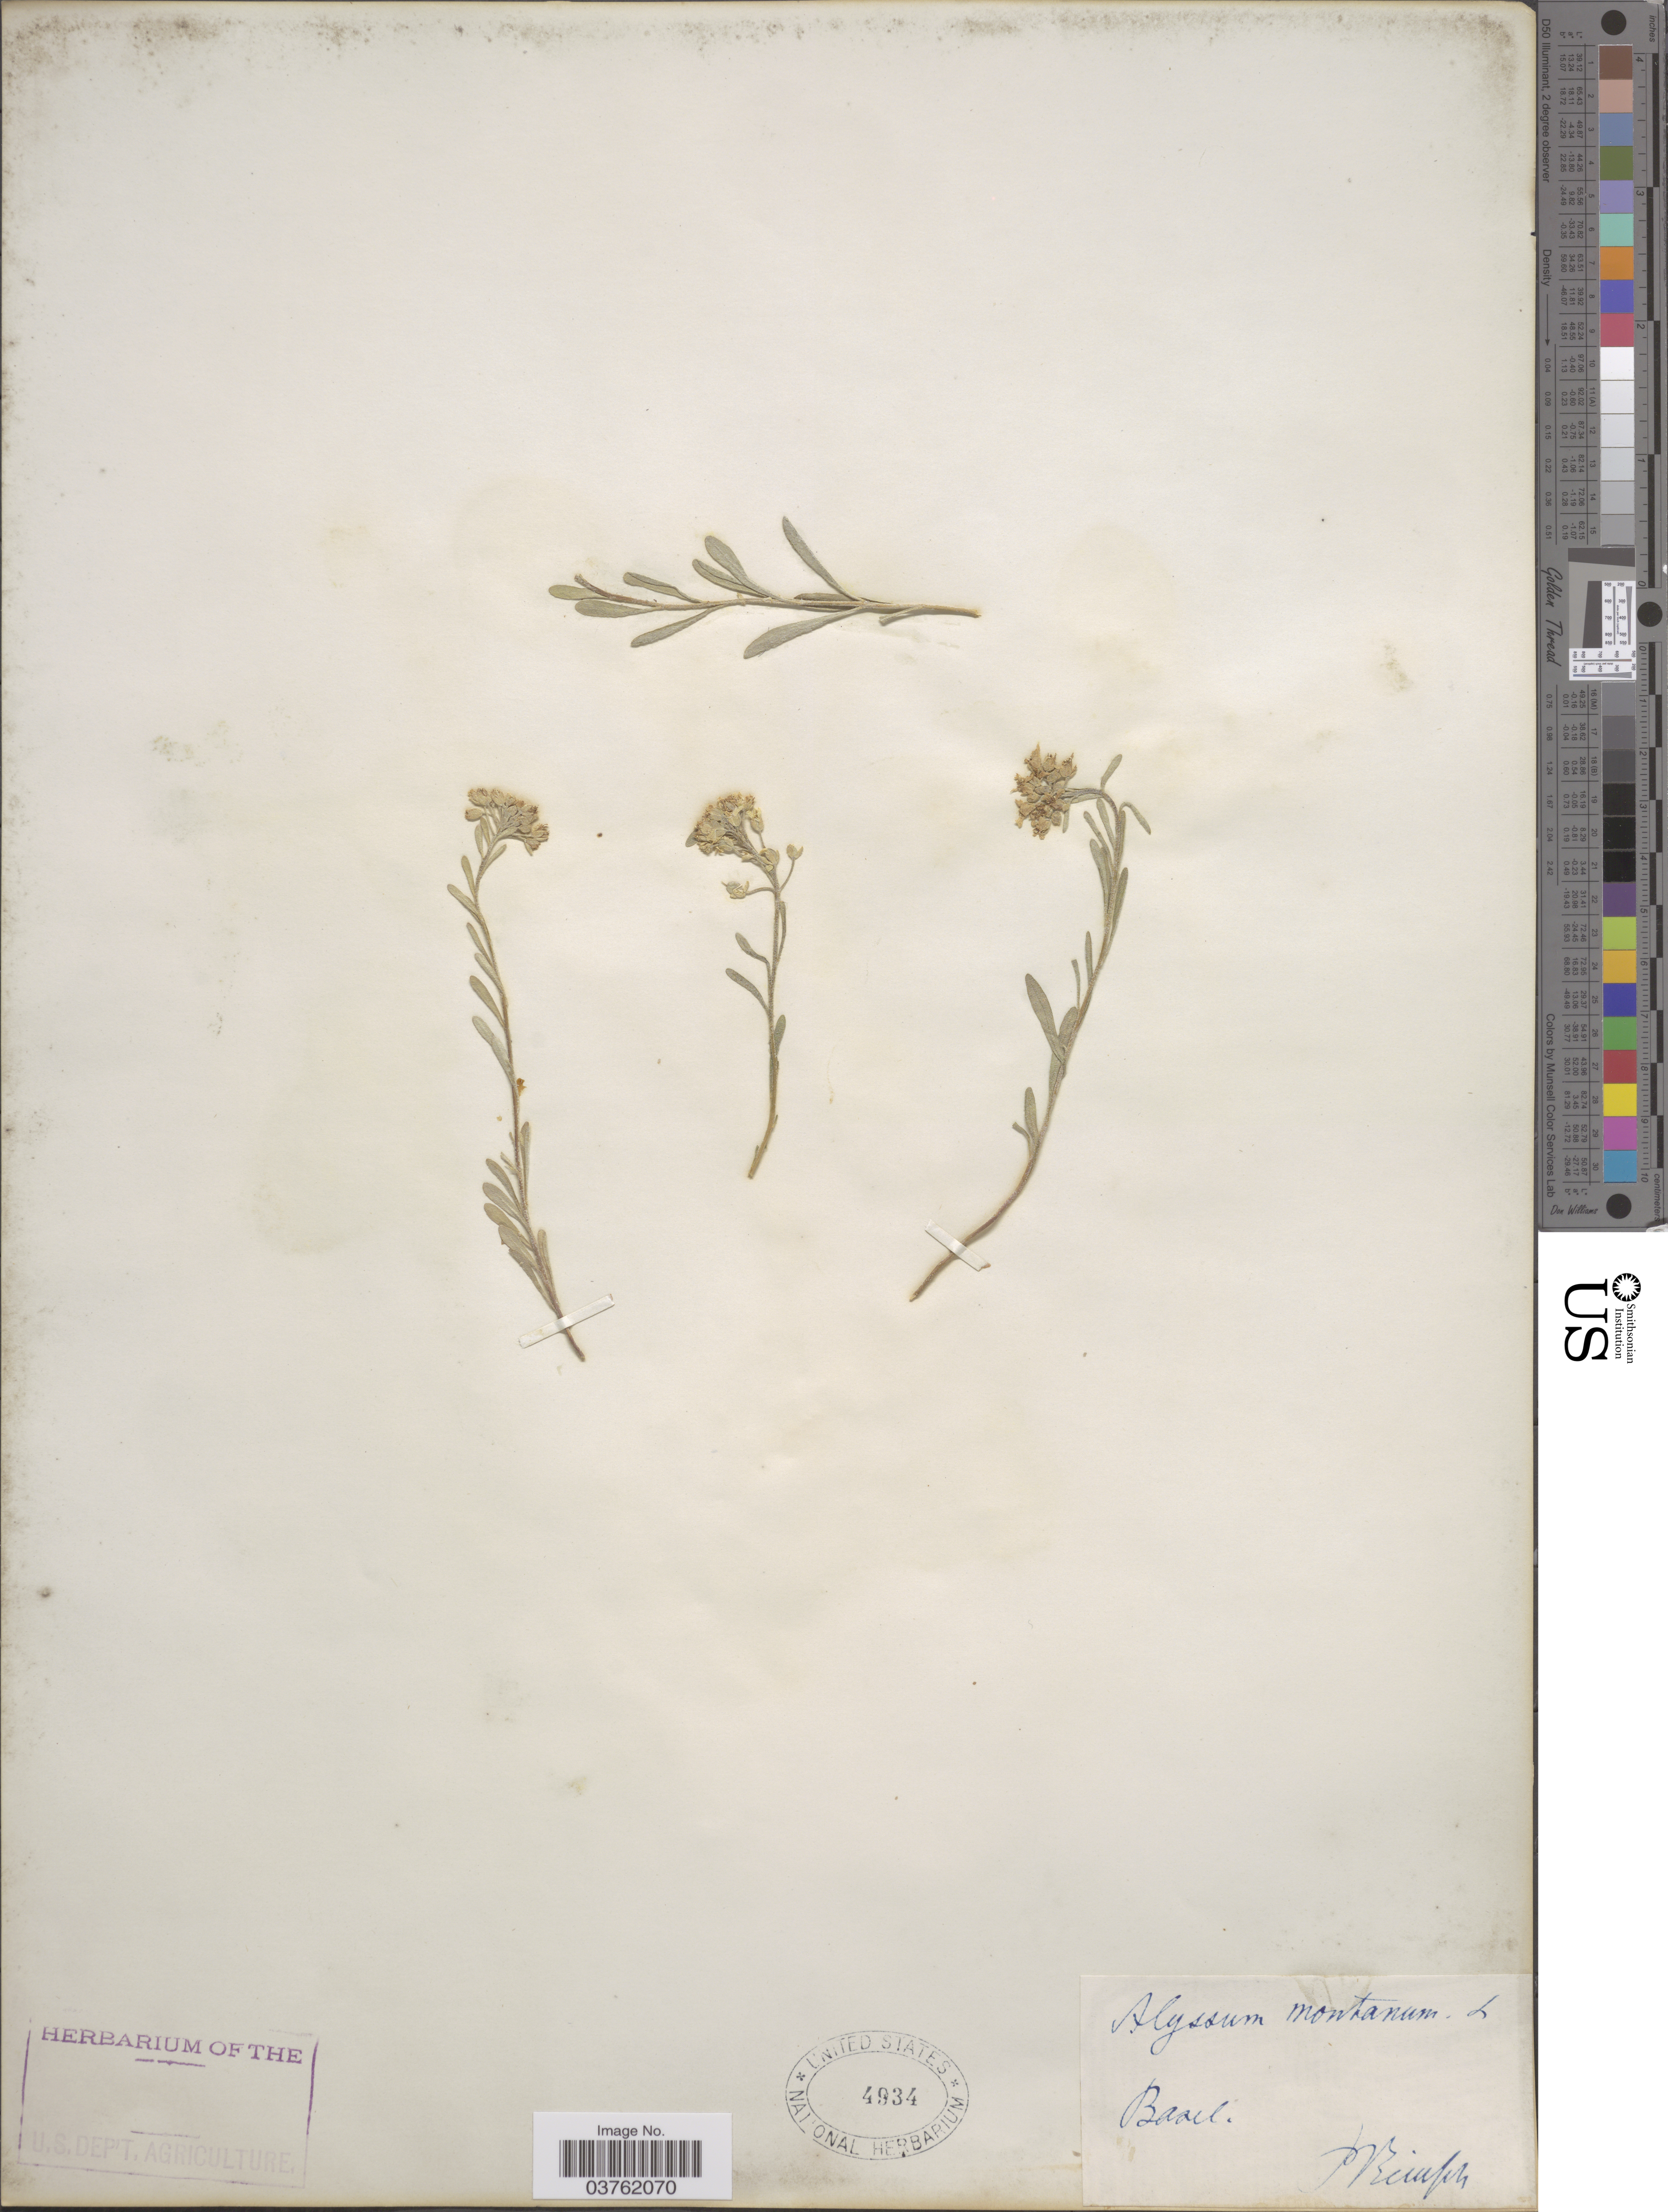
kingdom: Plantae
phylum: Tracheophyta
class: Magnoliopsida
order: Brassicales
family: Brassicaceae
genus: Alyssum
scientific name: Alyssum montanum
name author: L.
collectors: P. Reinsch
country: Switzerland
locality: Basel.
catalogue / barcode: US 4934